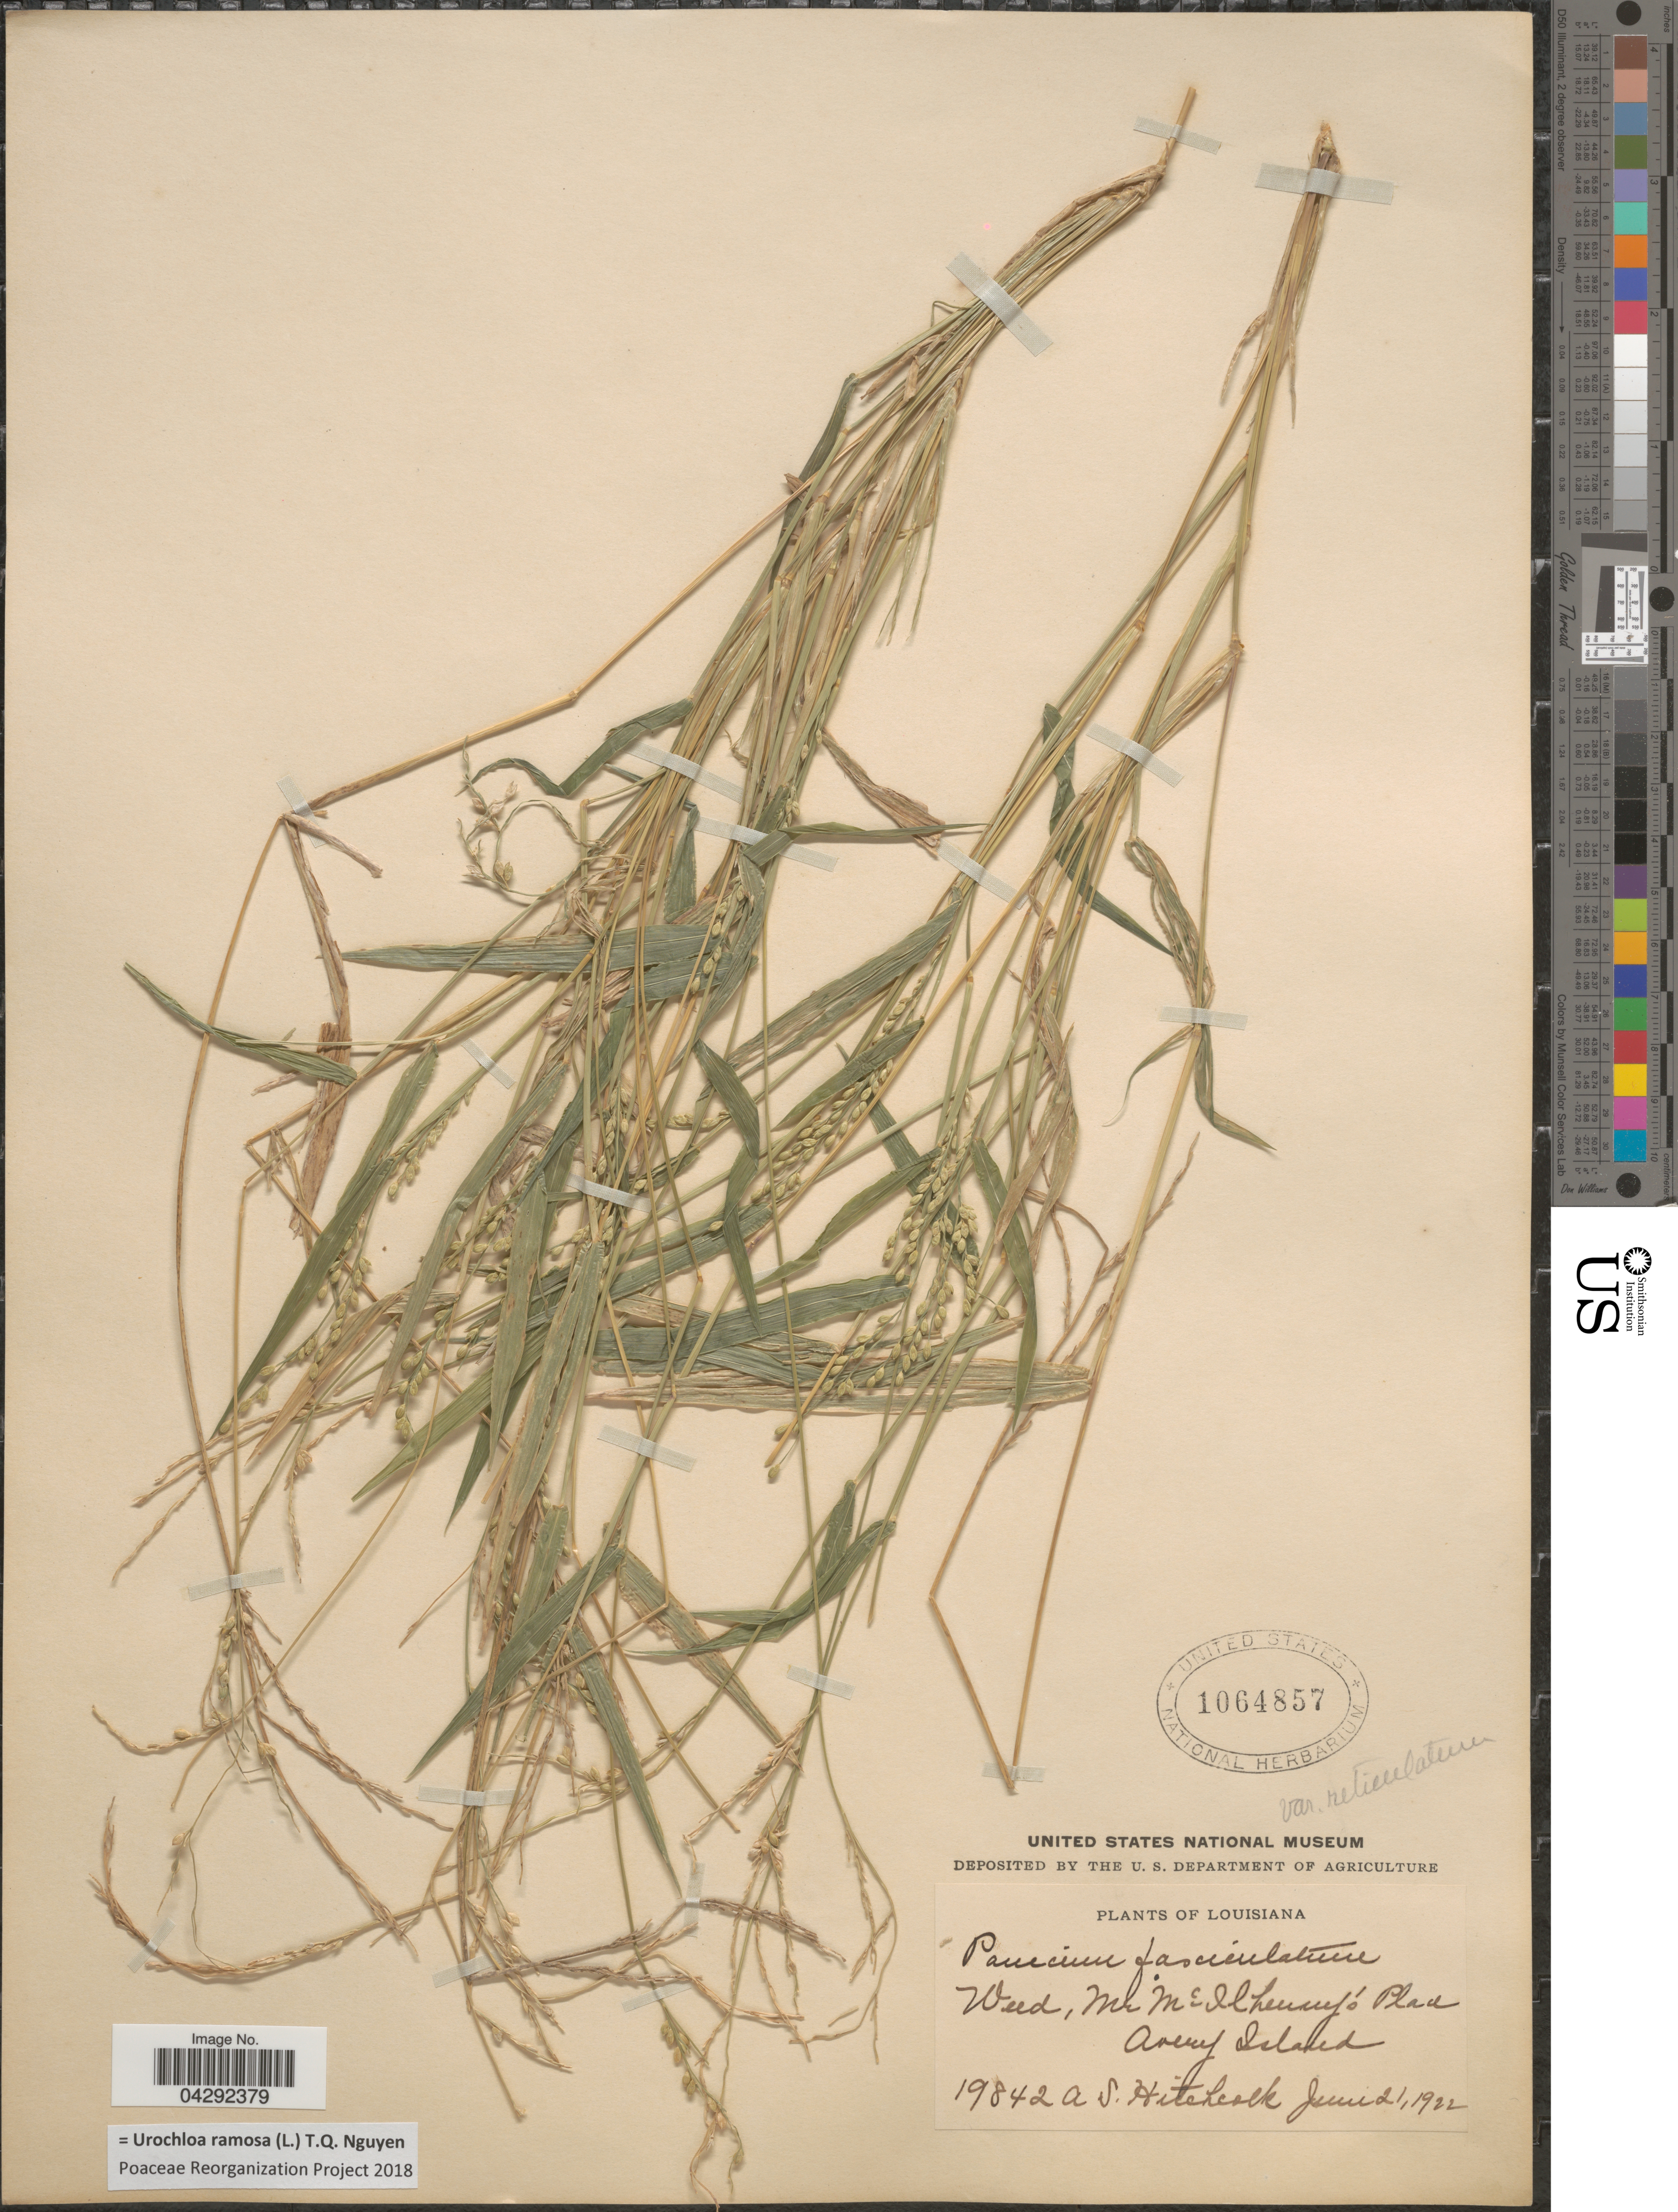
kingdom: Plantae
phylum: Tracheophyta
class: Liliopsida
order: Poales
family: Poaceae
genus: Urochloa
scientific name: Urochloa ramosa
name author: T.Q. Nguyen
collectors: A. S. Hitchcock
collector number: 19842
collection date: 1922-06-21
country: United States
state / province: Louisiana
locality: Weed, Mr. McIlhenny's Place. Avery Island.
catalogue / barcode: US 1064857